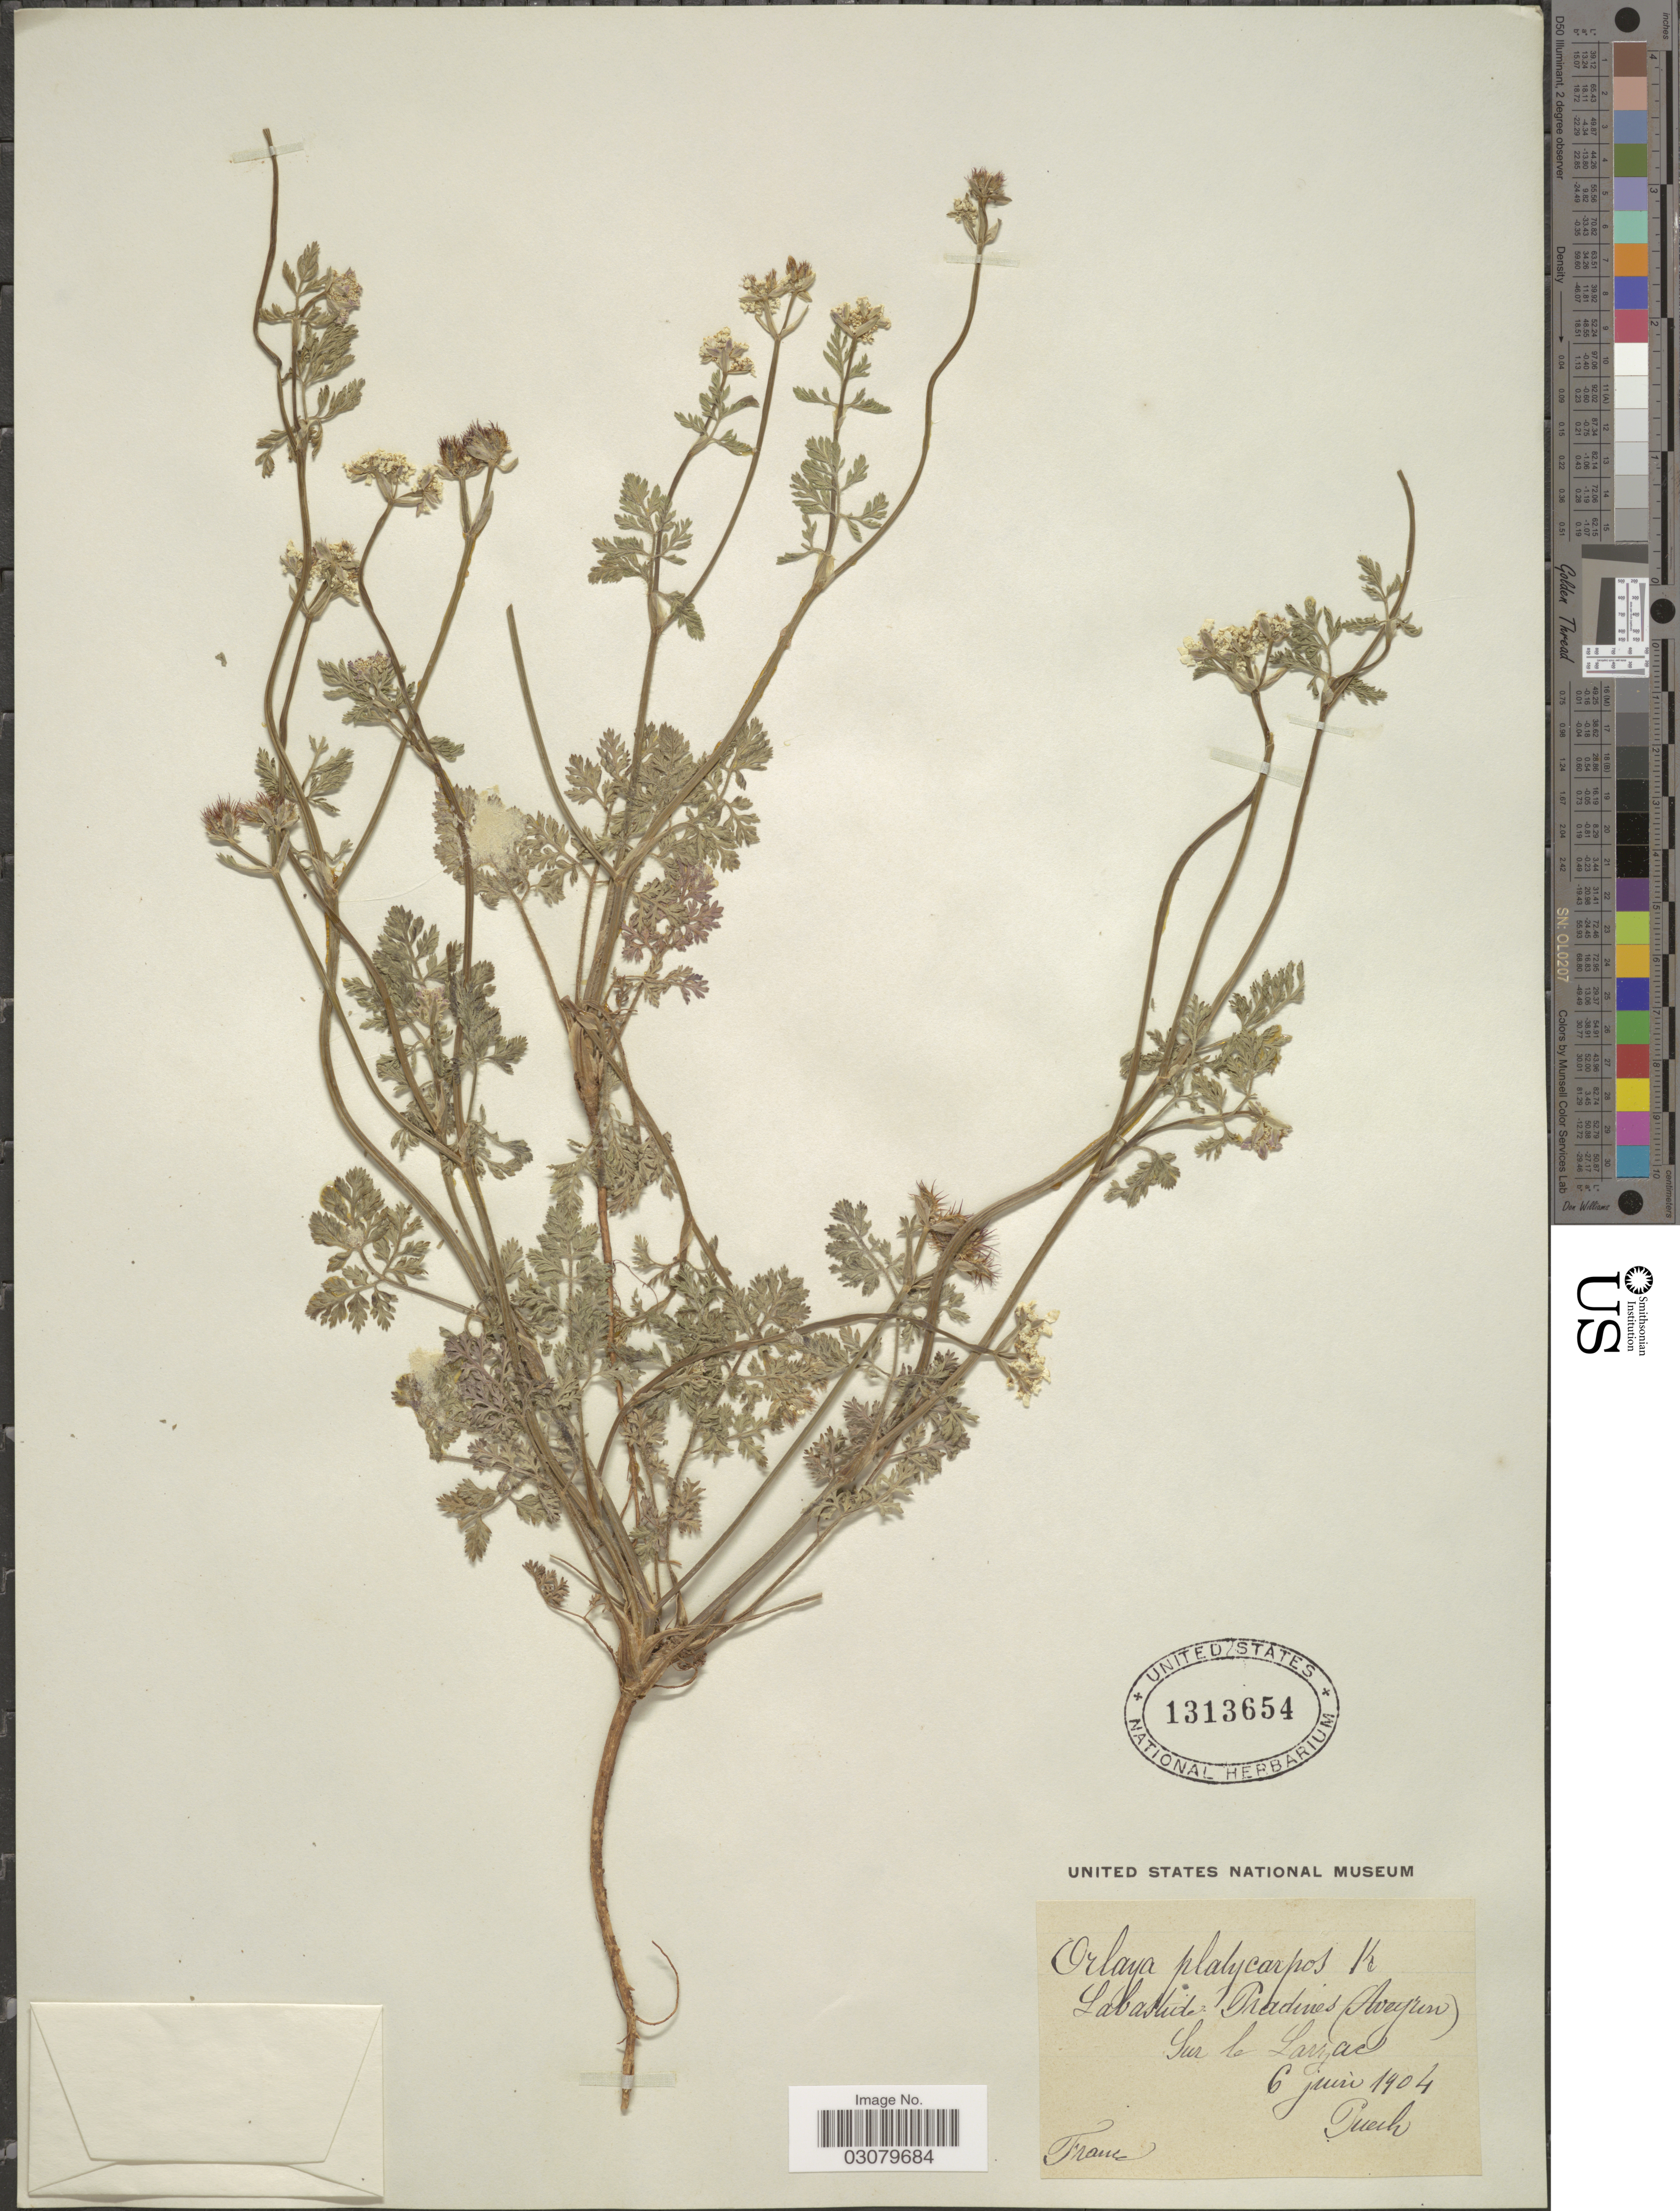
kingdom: Plantae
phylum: Tracheophyta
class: Magnoliopsida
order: Apiales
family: Apiaceae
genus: Orlaya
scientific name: Orlaya platycarpos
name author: W.D.J. Koch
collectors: Puech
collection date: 1904-06-06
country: France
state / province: Occitanie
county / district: Aveyron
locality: Labastide Pradines (Aveyron) Sur le Larzac.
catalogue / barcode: US 1313654